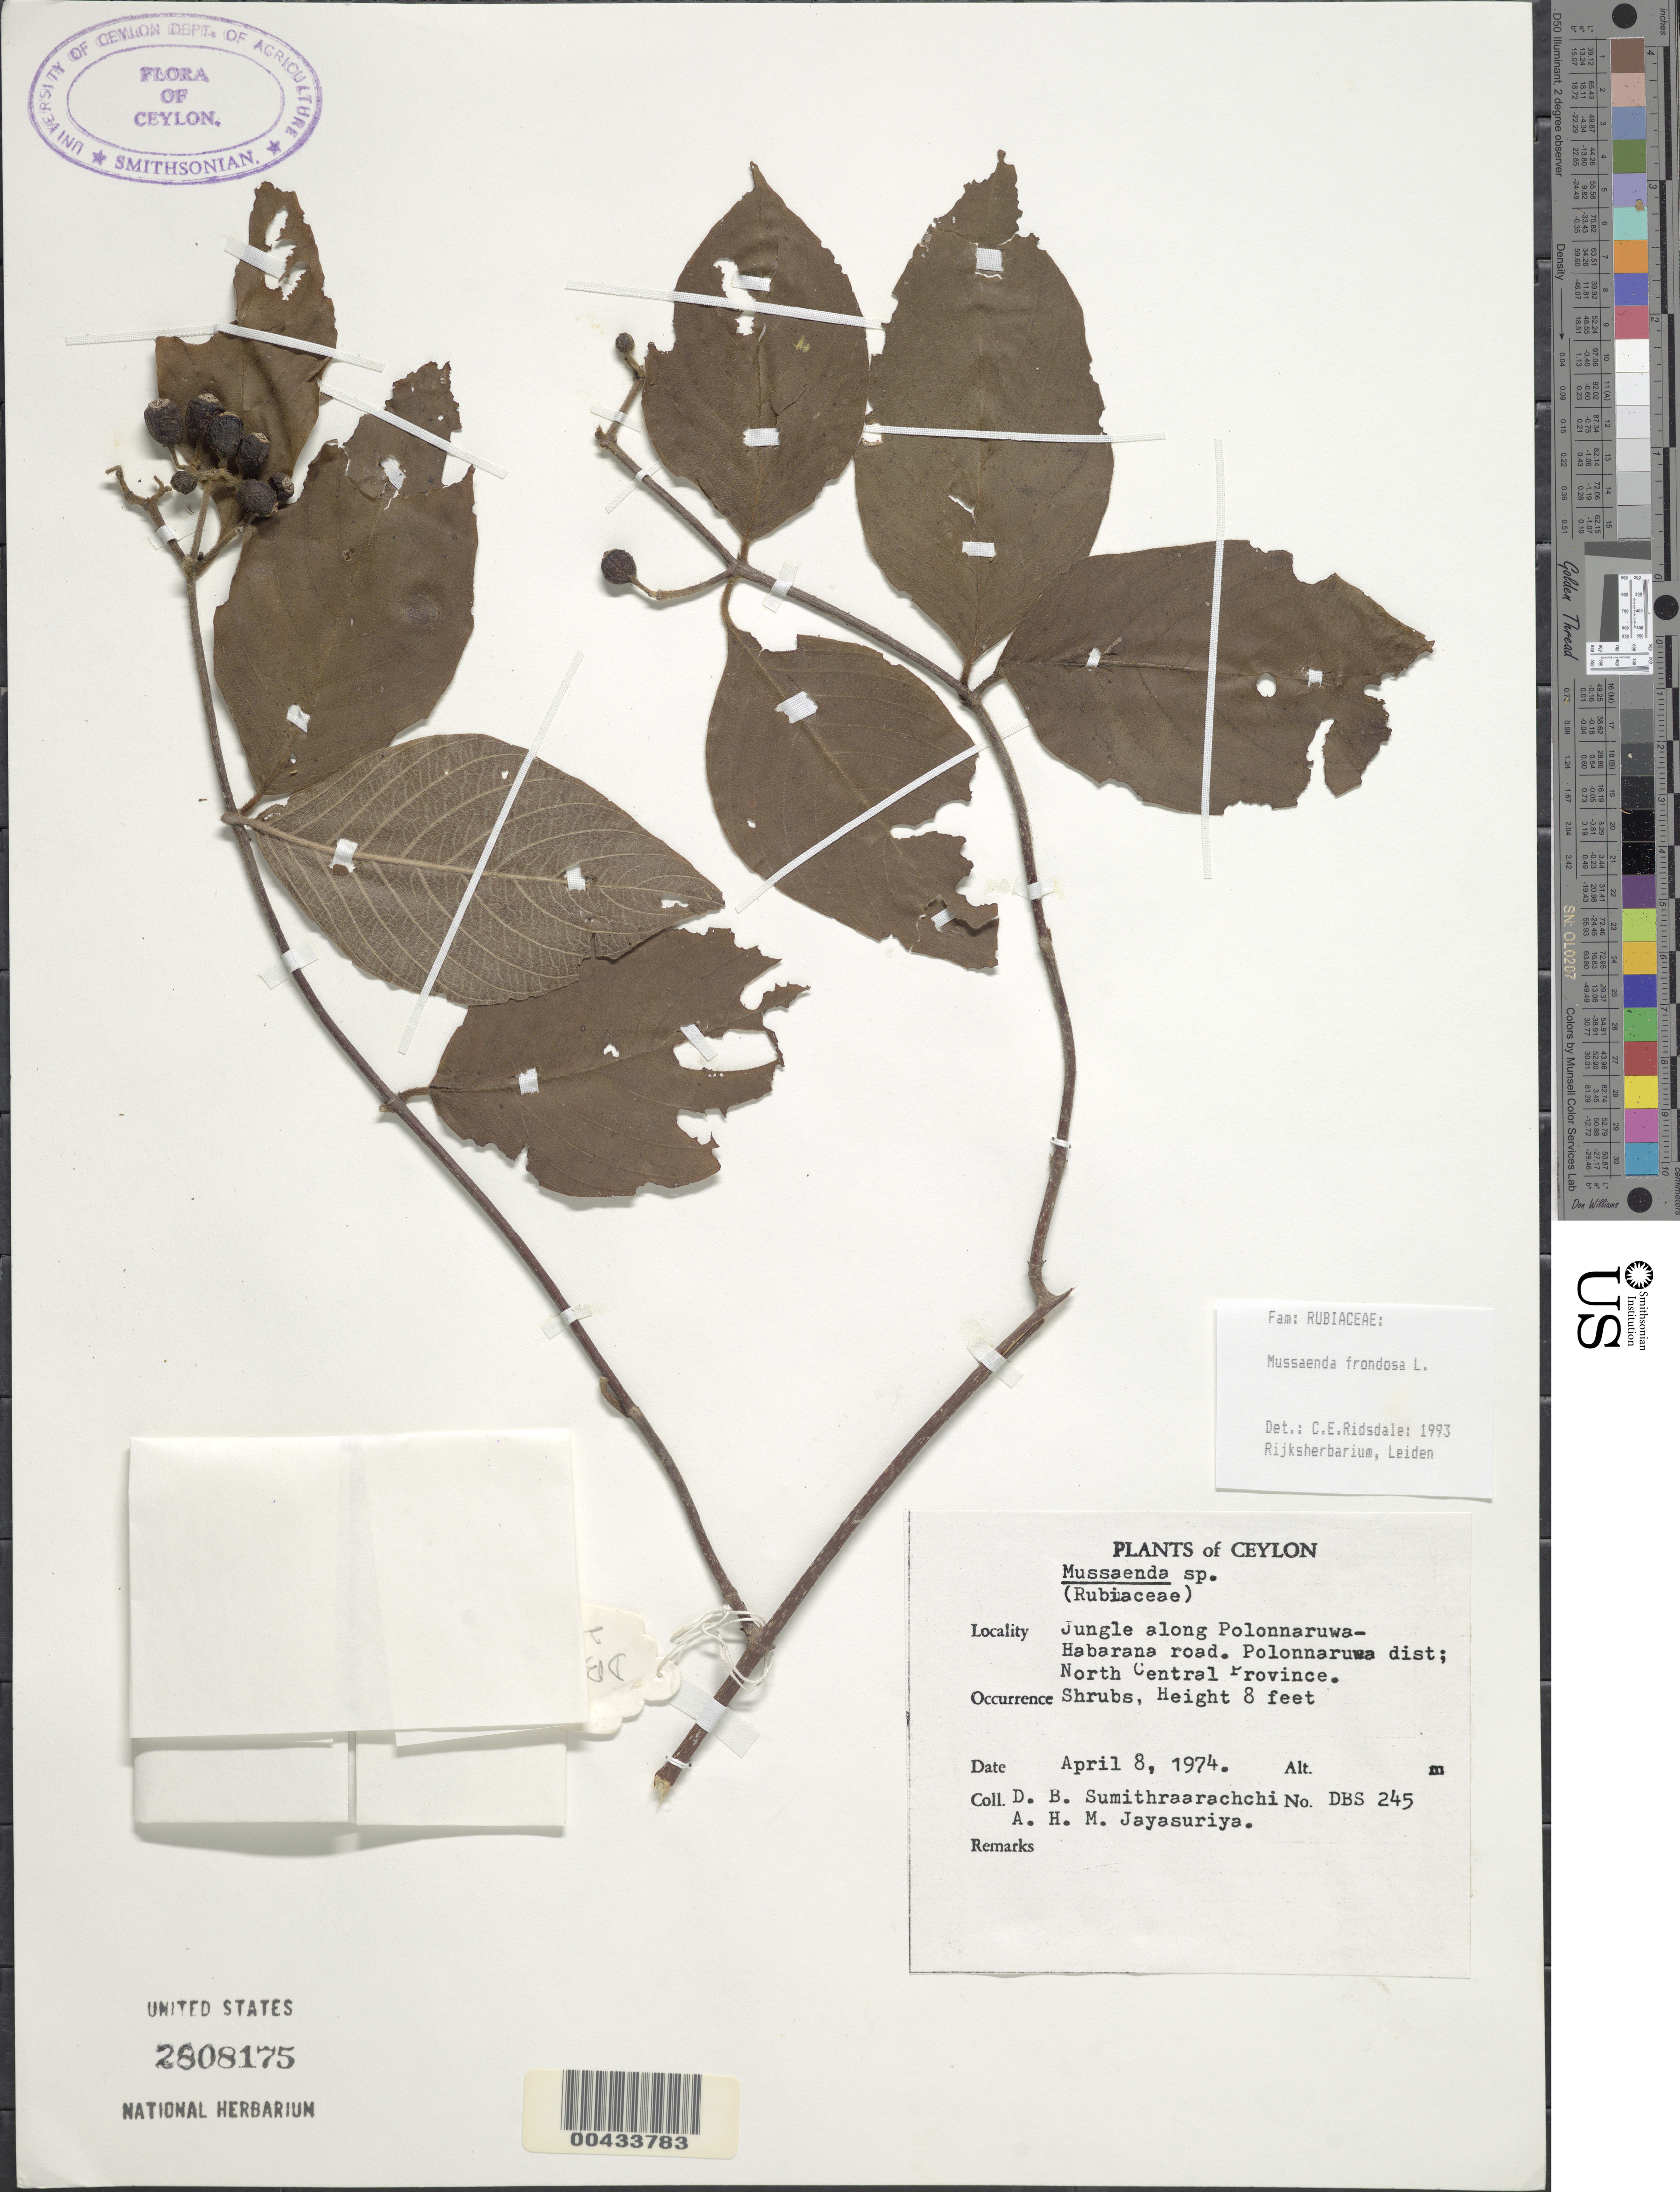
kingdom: Plantae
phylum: Tracheophyta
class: Magnoliopsida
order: Gentianales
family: Rubiaceae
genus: Mussaenda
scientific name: Mussaenda frondosa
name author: L.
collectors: D. B. Sumithraarachchi & A. H. Jayasuriya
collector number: DBS 245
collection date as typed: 08 Apr 1974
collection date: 1974-04-08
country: Sri Lanka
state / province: North Central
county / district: Polonnaruwa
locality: Along Polonnaruwa-Habarana Rd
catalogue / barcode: US 2808175